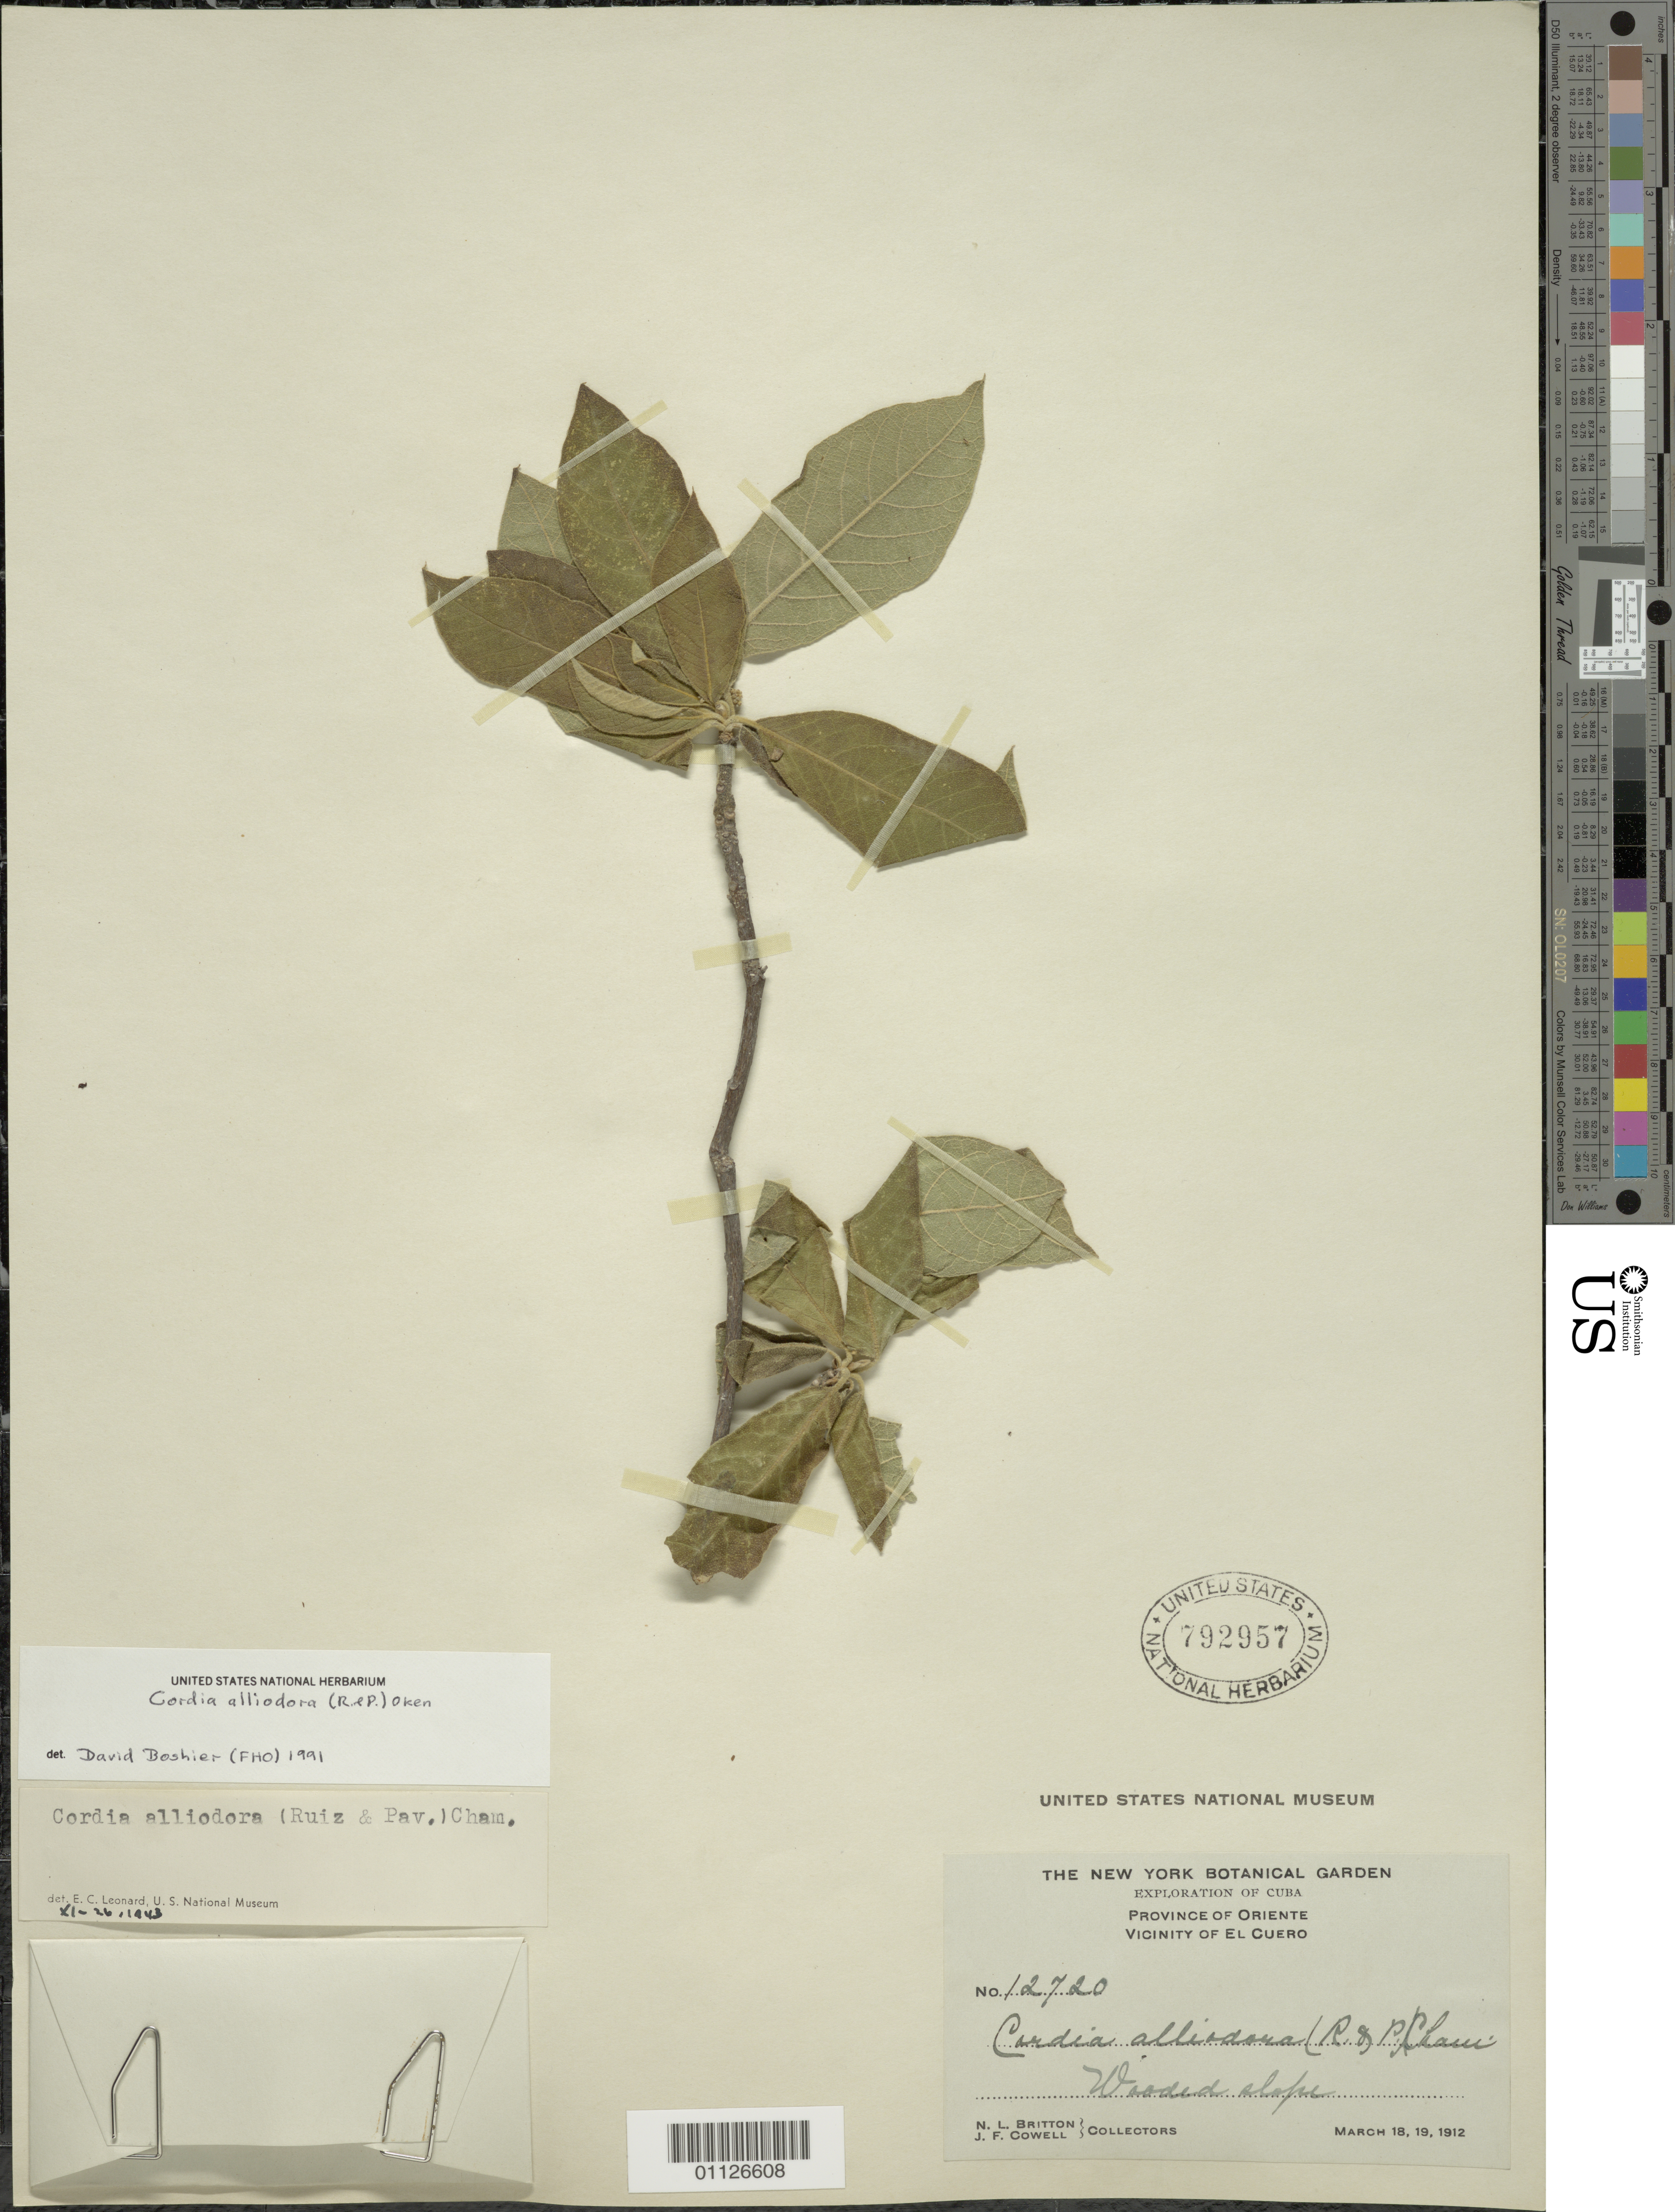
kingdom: Plantae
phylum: Tracheophyta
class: Magnoliopsida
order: Boraginales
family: Cordiaceae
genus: Cordia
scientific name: Cordia alliodora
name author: (Ruiz & Pav.) Oken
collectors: N. Britton & J. F. Cowell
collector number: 12720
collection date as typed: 18 Mar 1912 or 19 Mar 1912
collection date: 1912-03-18 or 1912-03-19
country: Cuba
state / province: Guantánamo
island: Cuba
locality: Vicinity of El Cuero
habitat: wooded slope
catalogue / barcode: US 792957